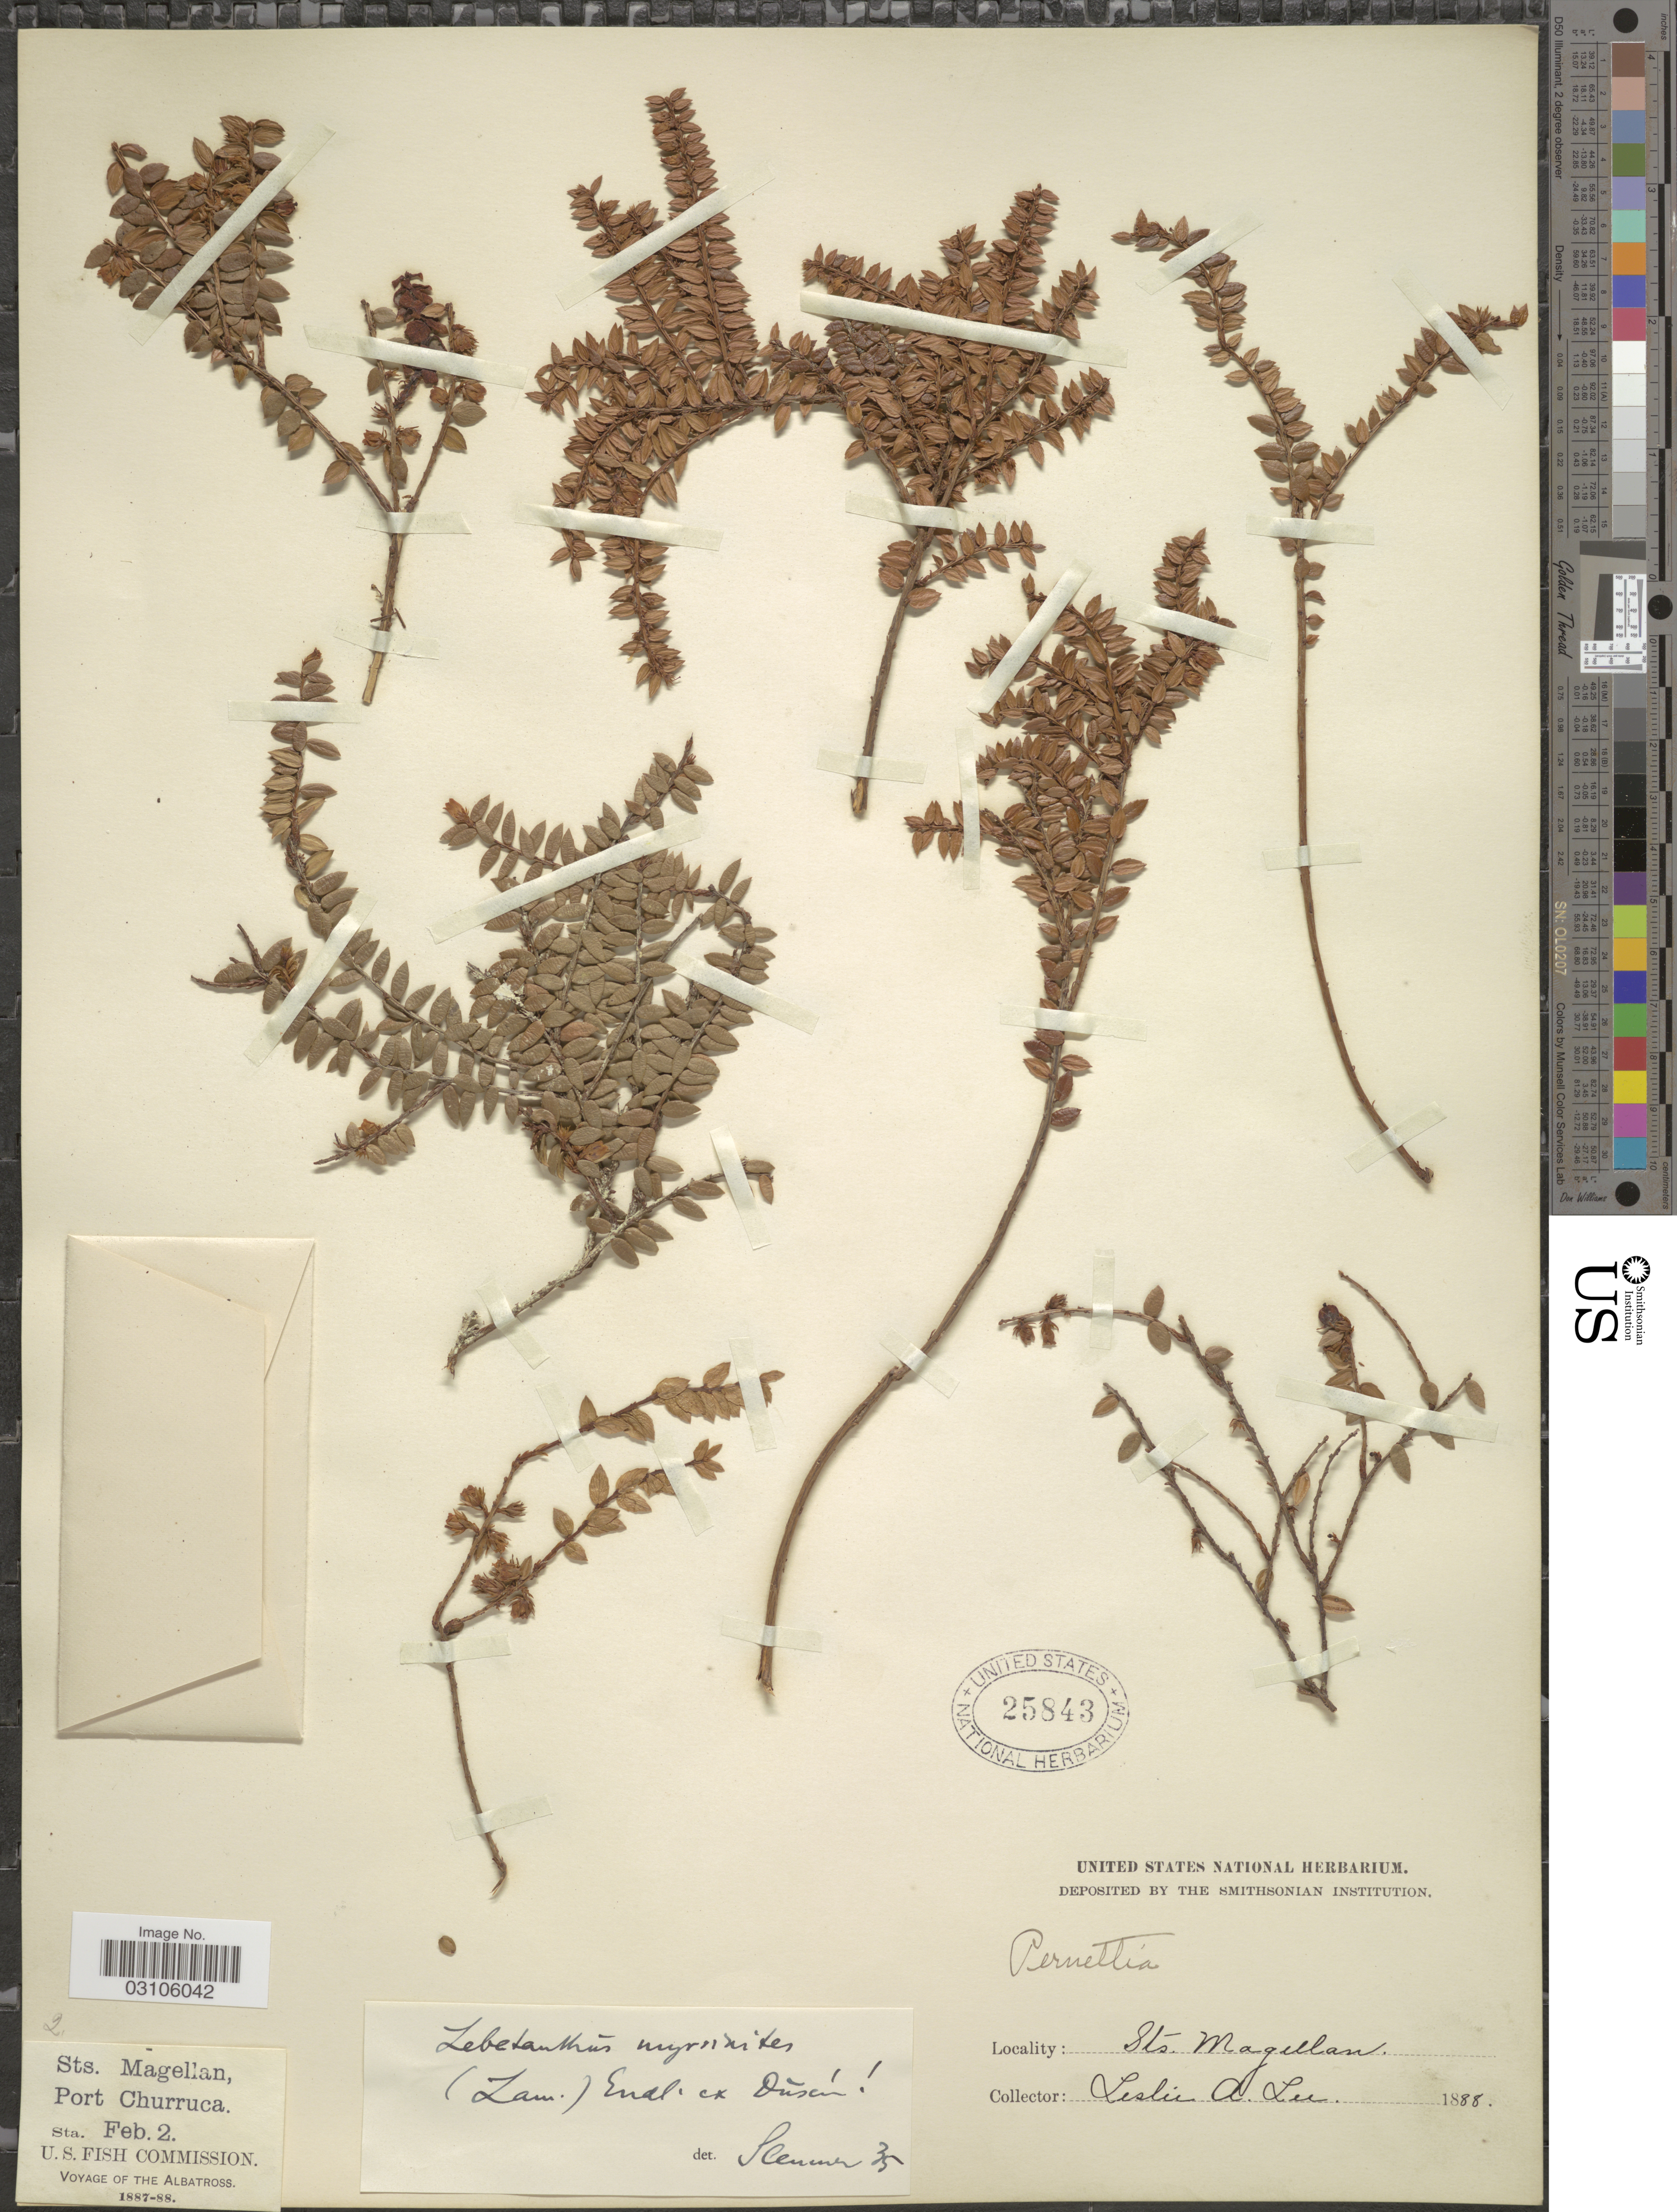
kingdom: Plantae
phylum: Tracheophyta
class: Magnoliopsida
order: Ericales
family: Ericaceae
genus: Lebetanthus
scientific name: Lebetanthus myrsinites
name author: (Lam.) Dusén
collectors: L. Lee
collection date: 1888-02-02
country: Chile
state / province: Magallanes y de la Antártica Chilena (XII)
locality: Sts. Magellan, Port Churruca.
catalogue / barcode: US 25843